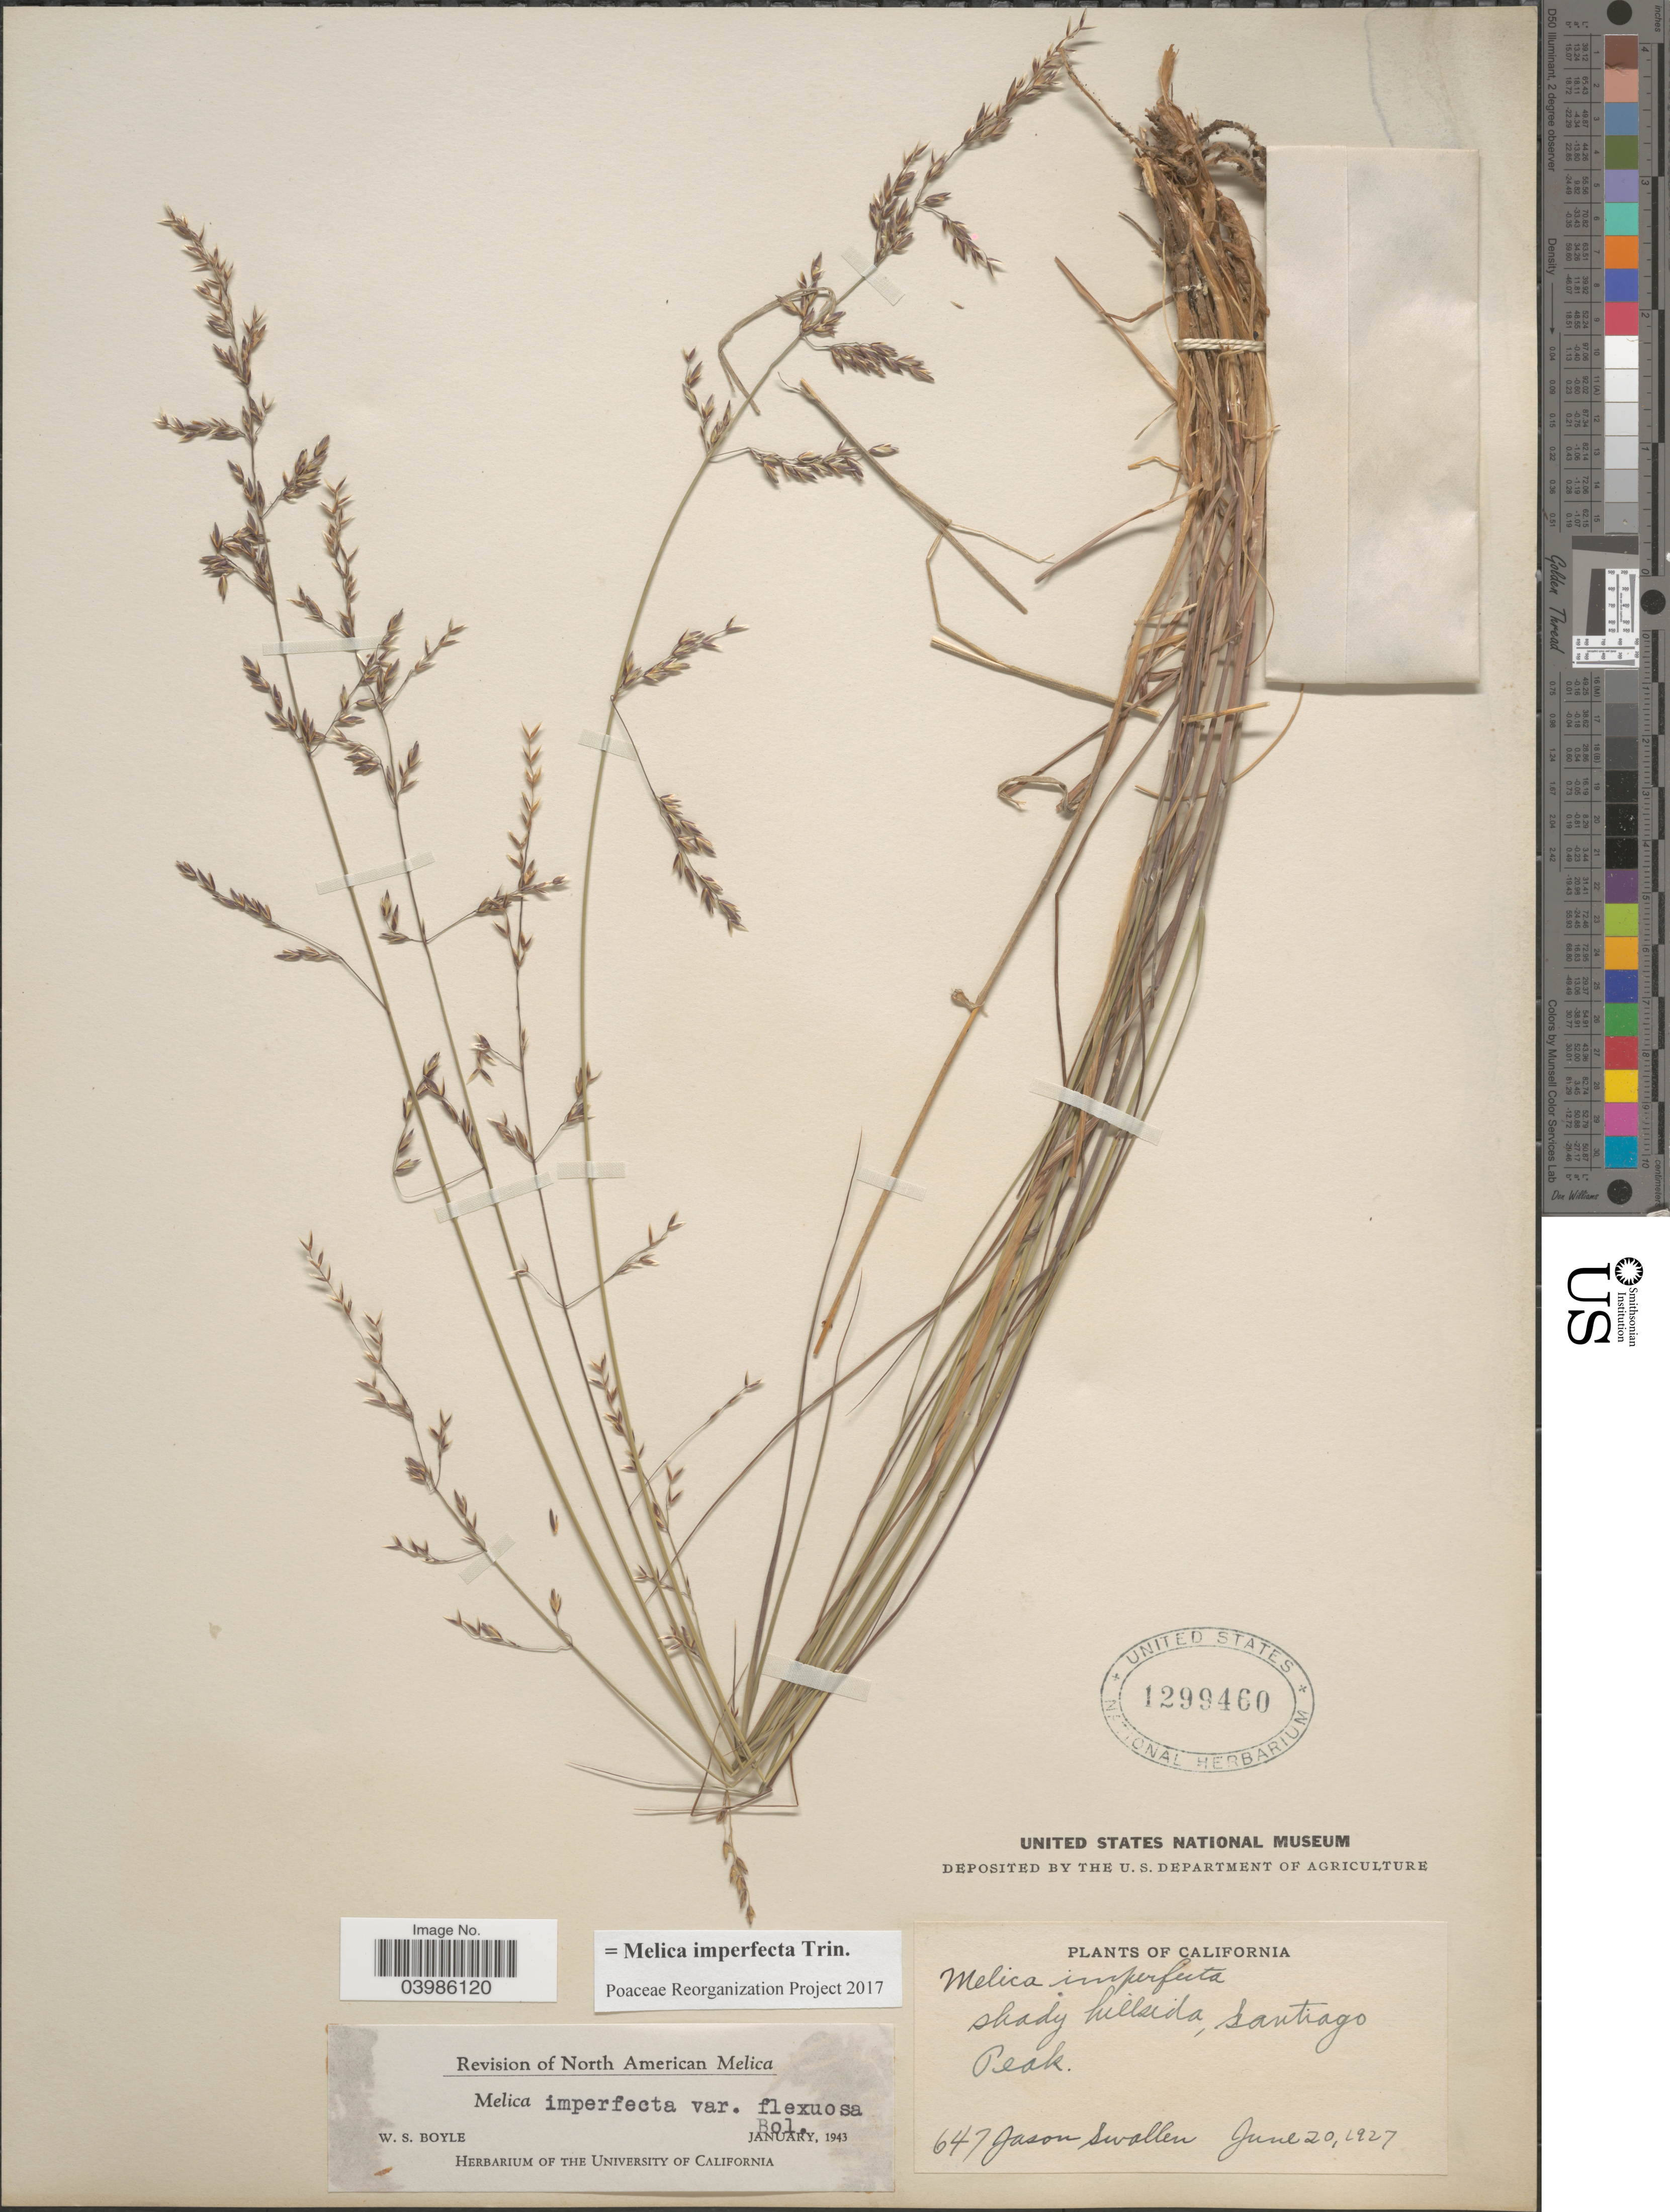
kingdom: Plantae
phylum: Tracheophyta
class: Liliopsida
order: Poales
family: Poaceae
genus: Melica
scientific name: Melica imperfecta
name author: Trin.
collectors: J. R. Swallen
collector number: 647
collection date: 1927-06-20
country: United States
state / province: California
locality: Santiago Peak.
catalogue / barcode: US 1299460